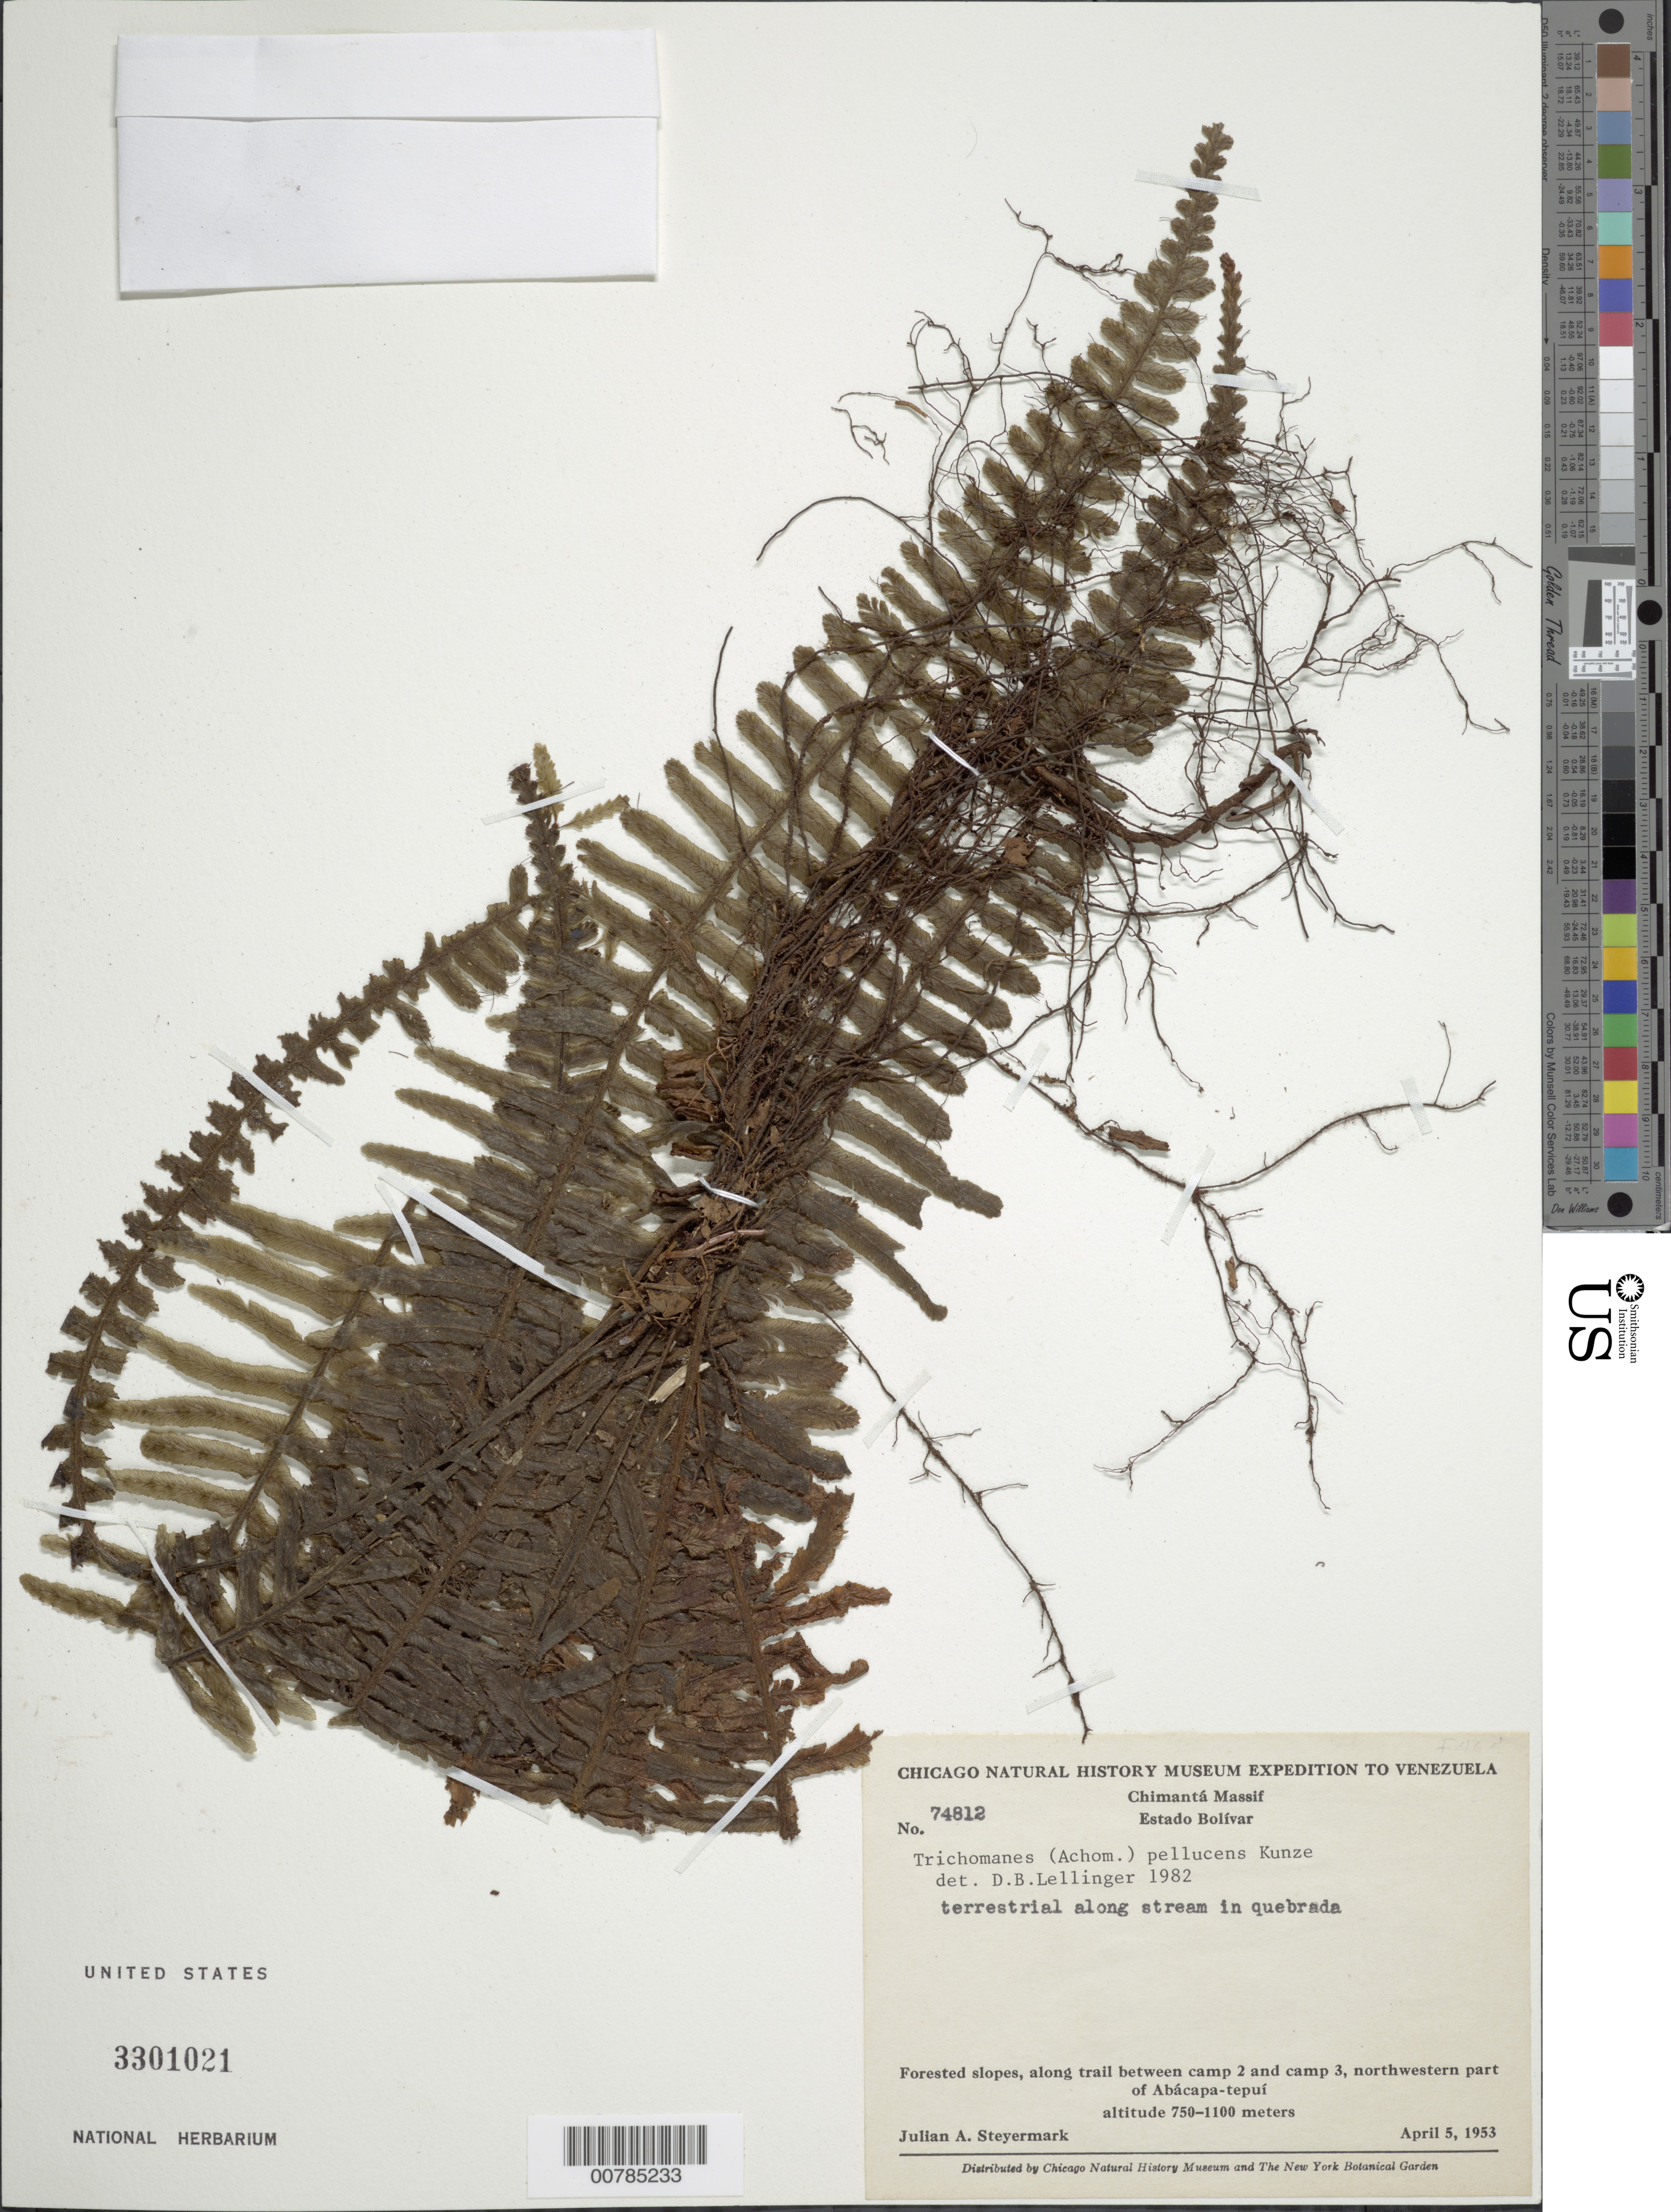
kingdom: Plantae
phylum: Tracheophyta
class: Polypodiopsida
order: Hymenophyllales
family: Hymenophyllaceae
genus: Trichomanes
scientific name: Trichomanes pellucens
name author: Kunze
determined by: Lellinger, David B., (BOT), Smithsonian Institution - National Museum of Natural History (UNITED STATES)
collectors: J. Steyermark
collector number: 74812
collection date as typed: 5-Apr-53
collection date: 1953-04-05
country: Venezuela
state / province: Bolívar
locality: Chimantá Massif, Abácapa-tepuí, along trail between camp 2 and camp 3, NW part of Abácapa-tepuí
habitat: Forested slopes, along stream in quebrada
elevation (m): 750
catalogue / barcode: US 3301021